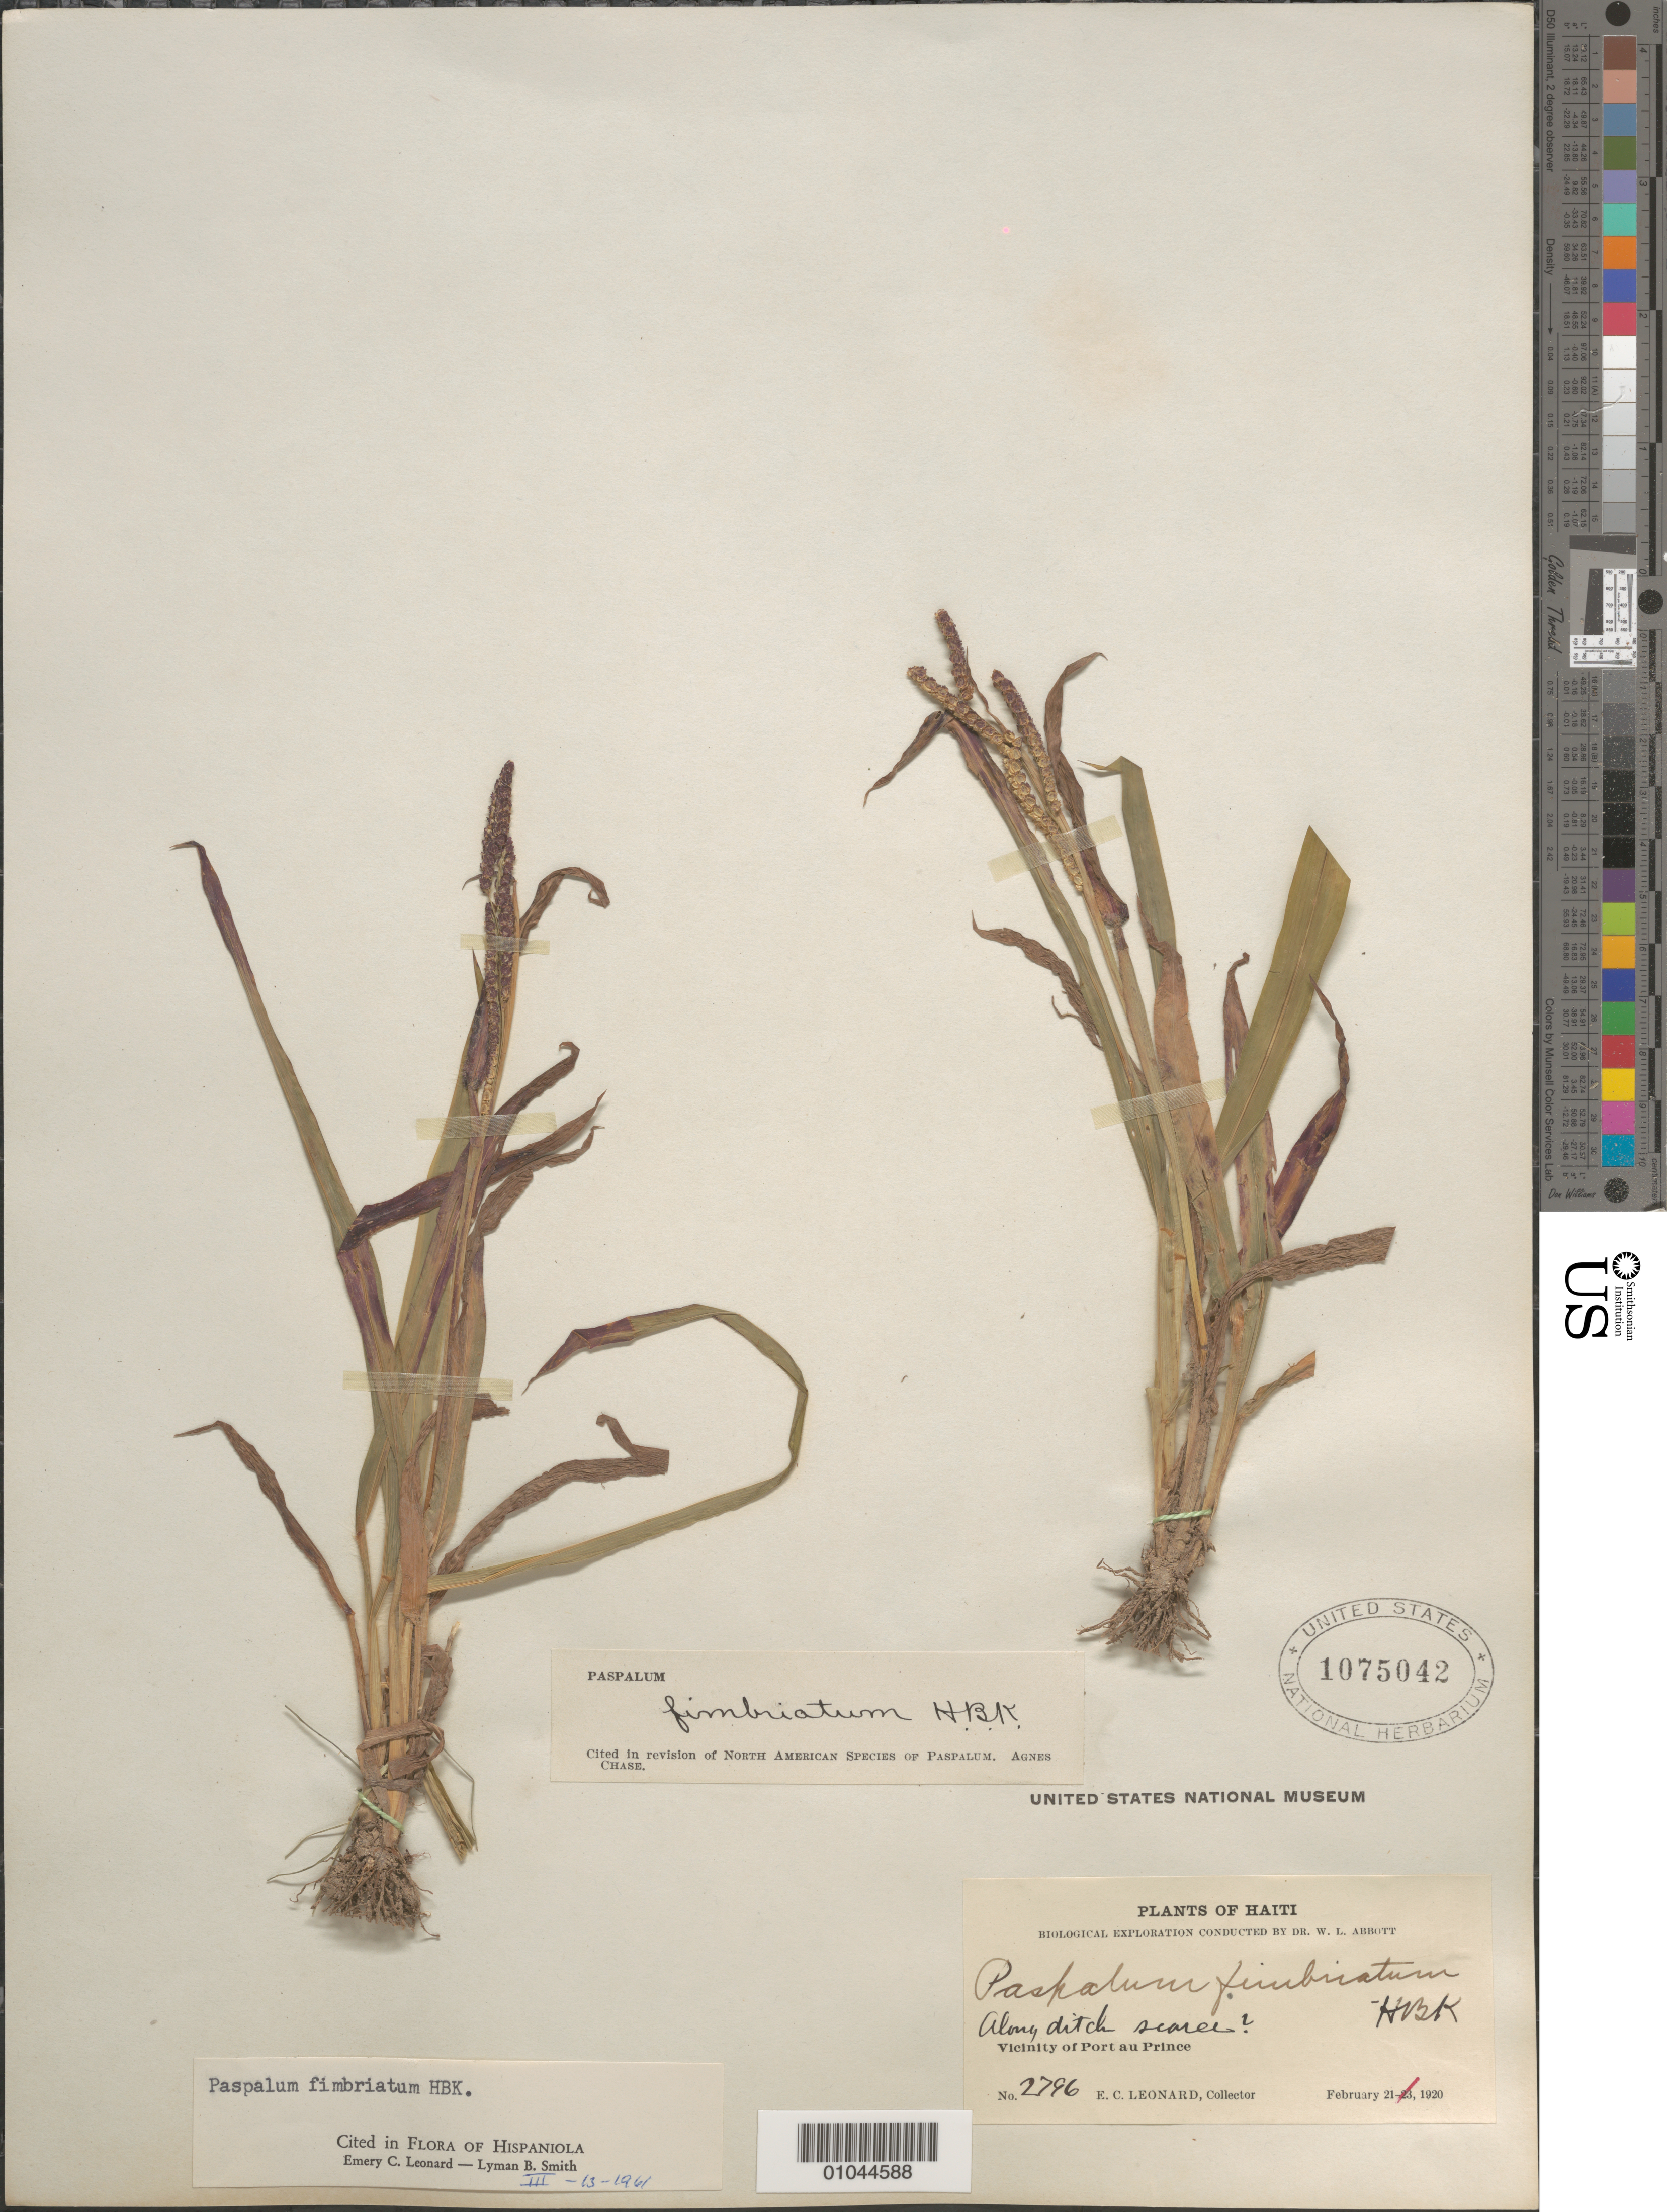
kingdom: Plantae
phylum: Tracheophyta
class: Liliopsida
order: Poales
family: Poaceae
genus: Paspalum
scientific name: Paspalum fimbriatum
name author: Kunth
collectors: E. C. Leonard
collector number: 2796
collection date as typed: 21 Feb 1920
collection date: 1920-02-21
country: Haiti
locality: Vicinity of Port au Prince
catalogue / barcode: US 1075042